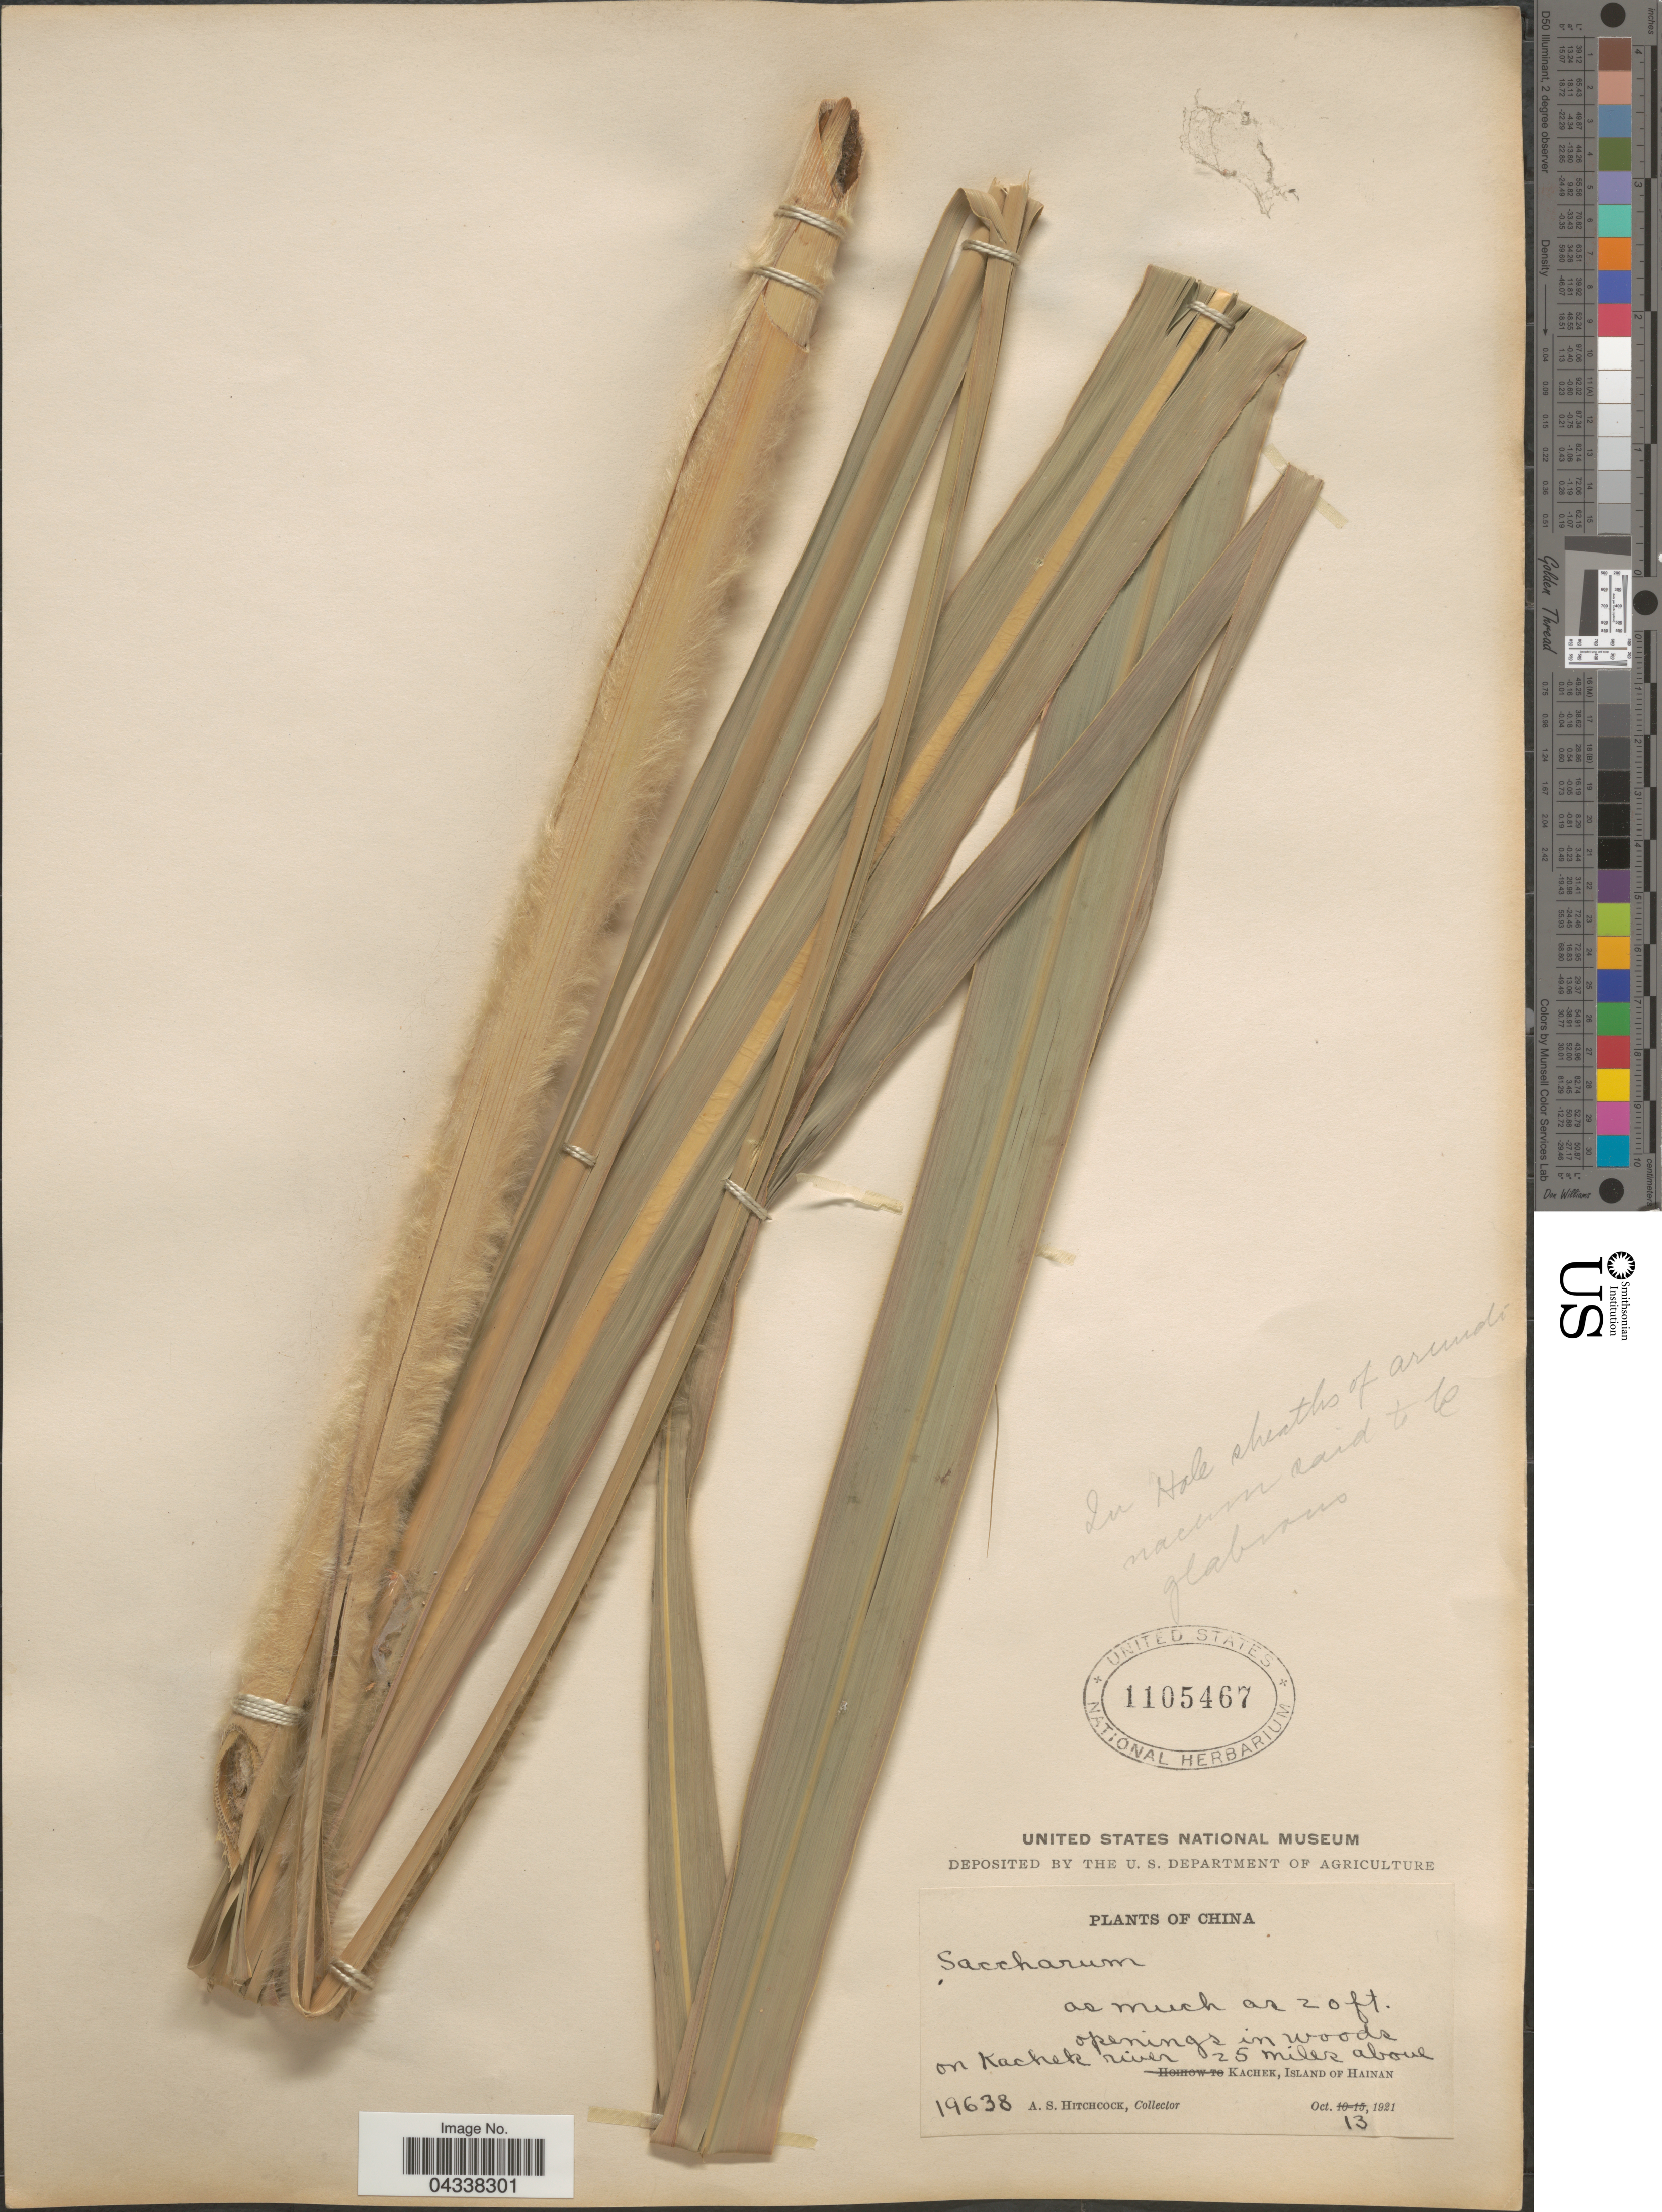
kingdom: Plantae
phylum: Tracheophyta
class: Liliopsida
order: Poales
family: Poaceae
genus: Tripidium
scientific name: Tripidium arundinaceum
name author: (Retz.) Welker et al.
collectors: A. S. Hitchcock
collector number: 19638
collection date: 1921-10-13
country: China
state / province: Hainan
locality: Openings in woods on Kachek river 25 miles above. Kachek, Island of Hainan.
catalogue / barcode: US 1105467